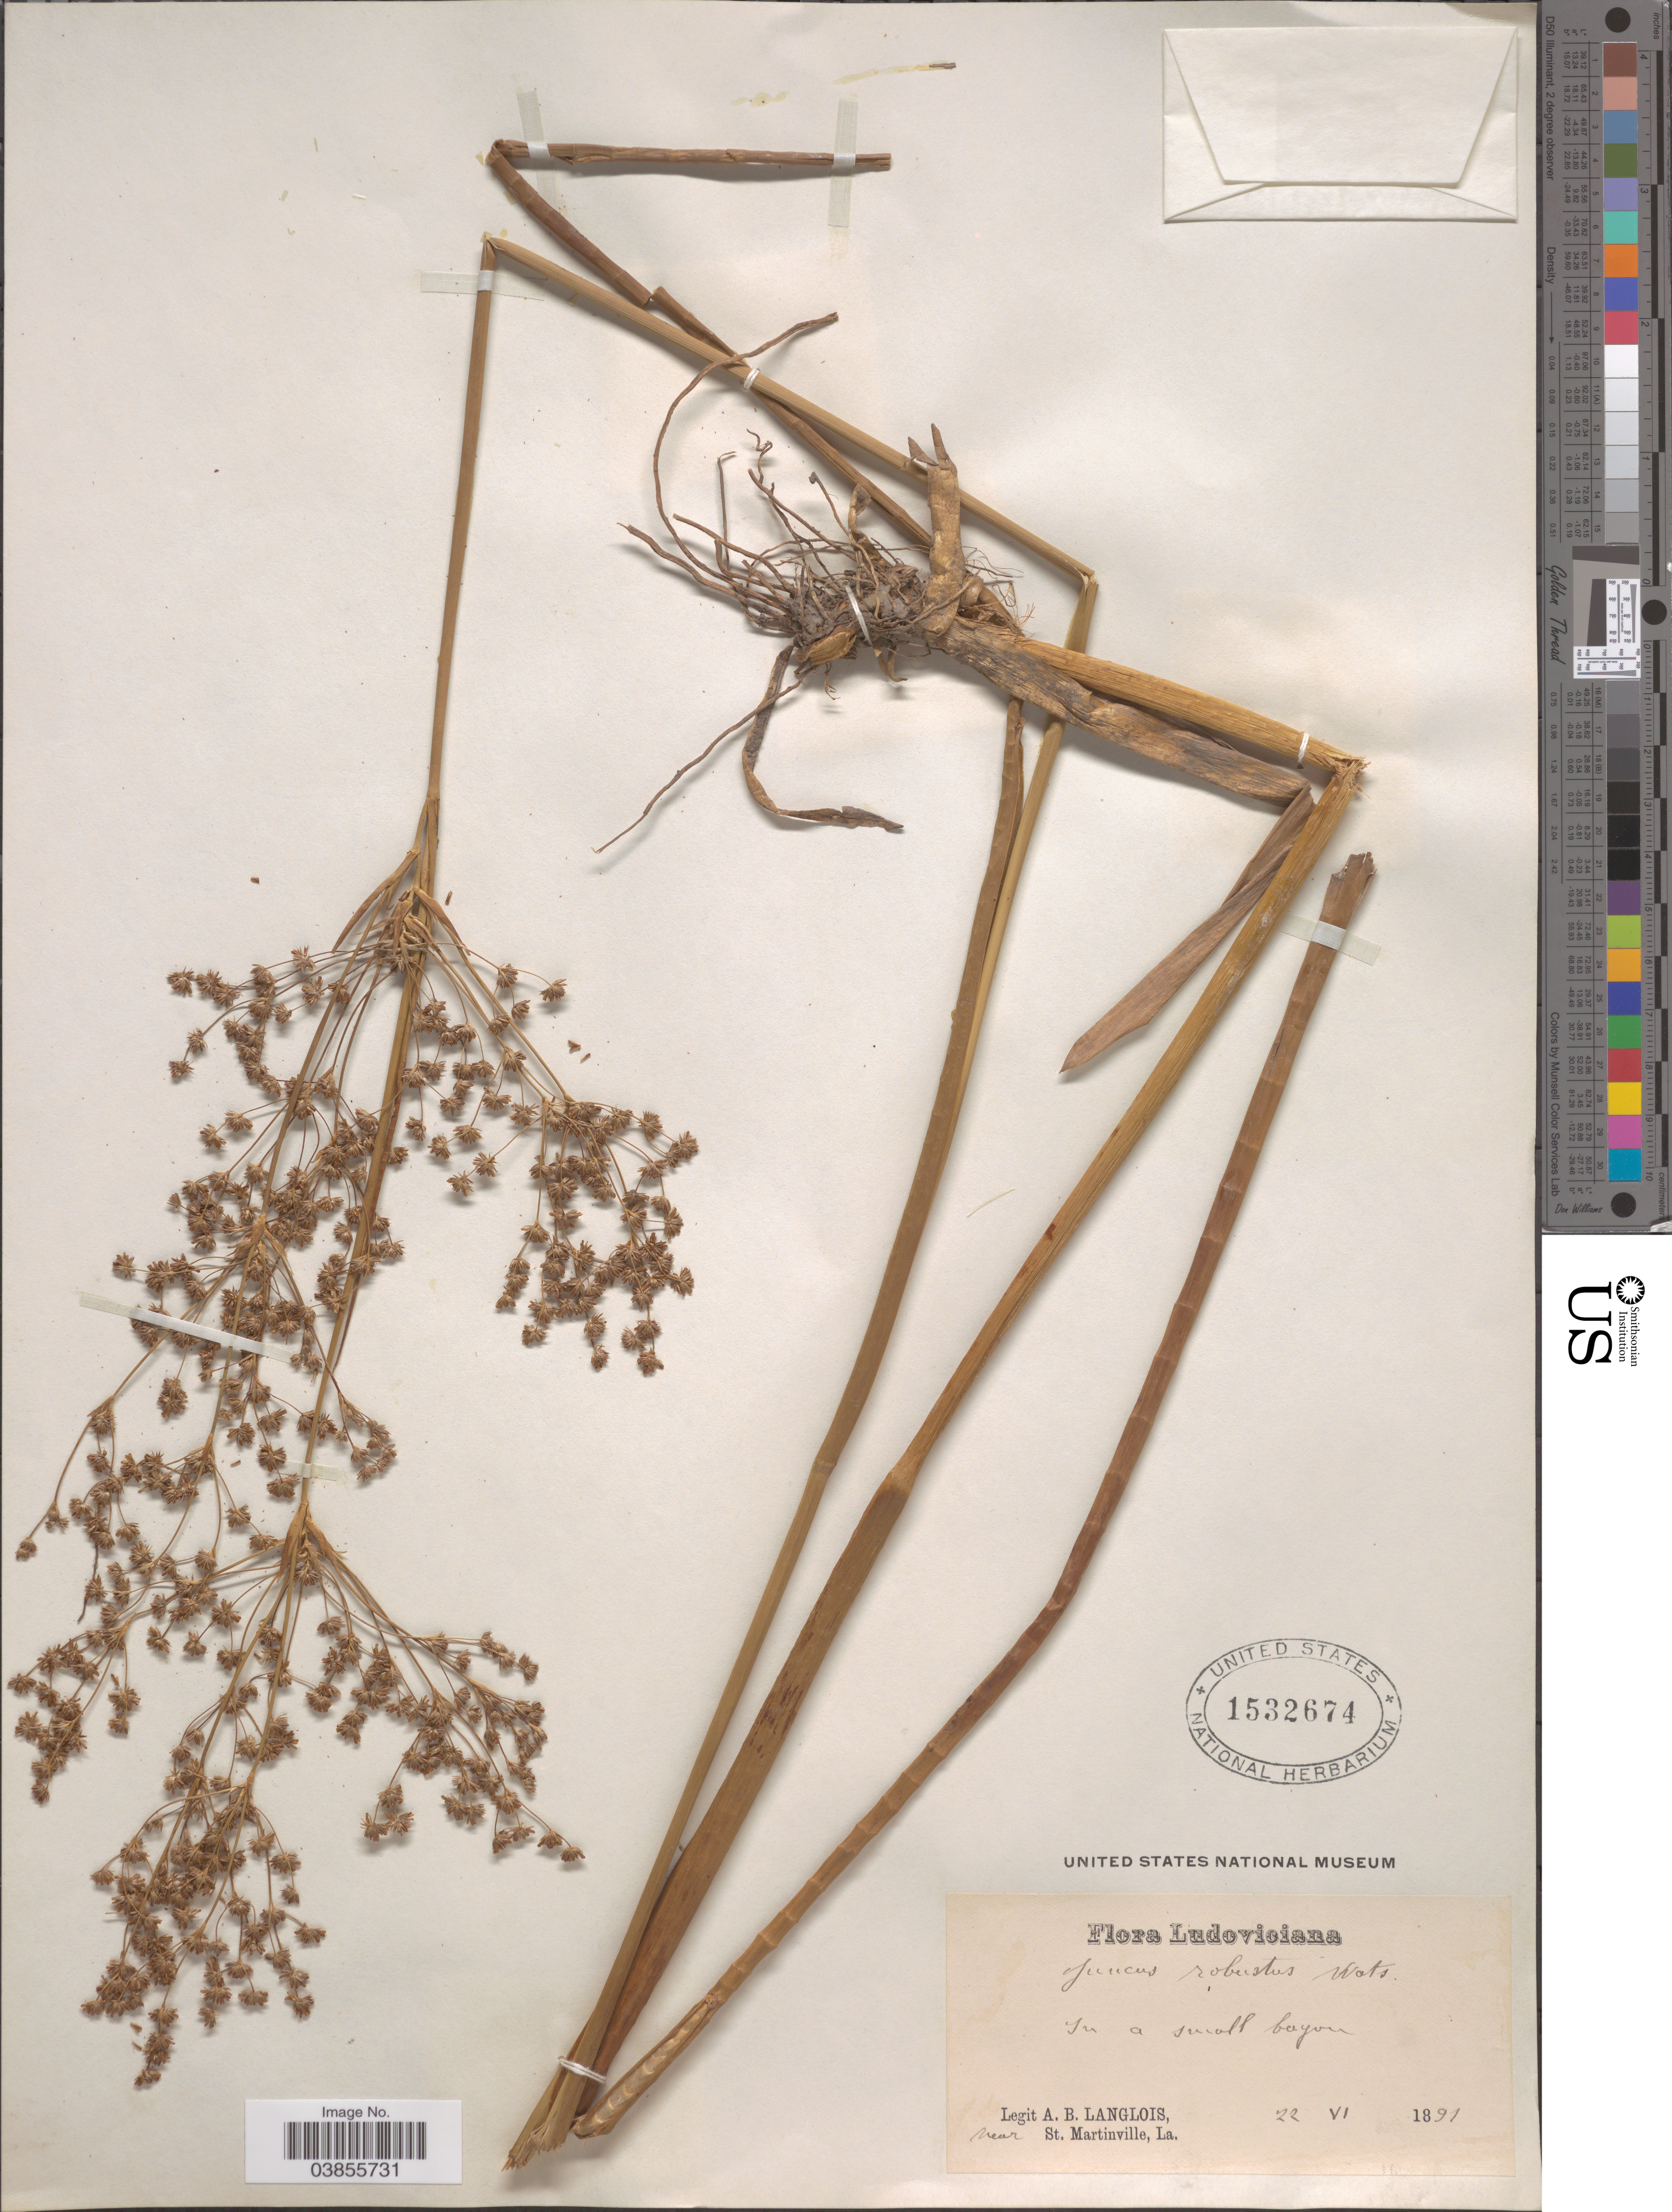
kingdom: Plantae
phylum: Tracheophyta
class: Liliopsida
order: Poales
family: Juncaceae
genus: Juncus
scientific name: Juncus nodatus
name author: Coville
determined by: Strong, Mark T., (BOT), Smithsonian Institution - National Museum of Natural History (UNITED STATES)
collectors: A. Langlois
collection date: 1891-06-22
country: United States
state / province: Louisiana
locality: Near St. Martinville.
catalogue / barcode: US 1532674